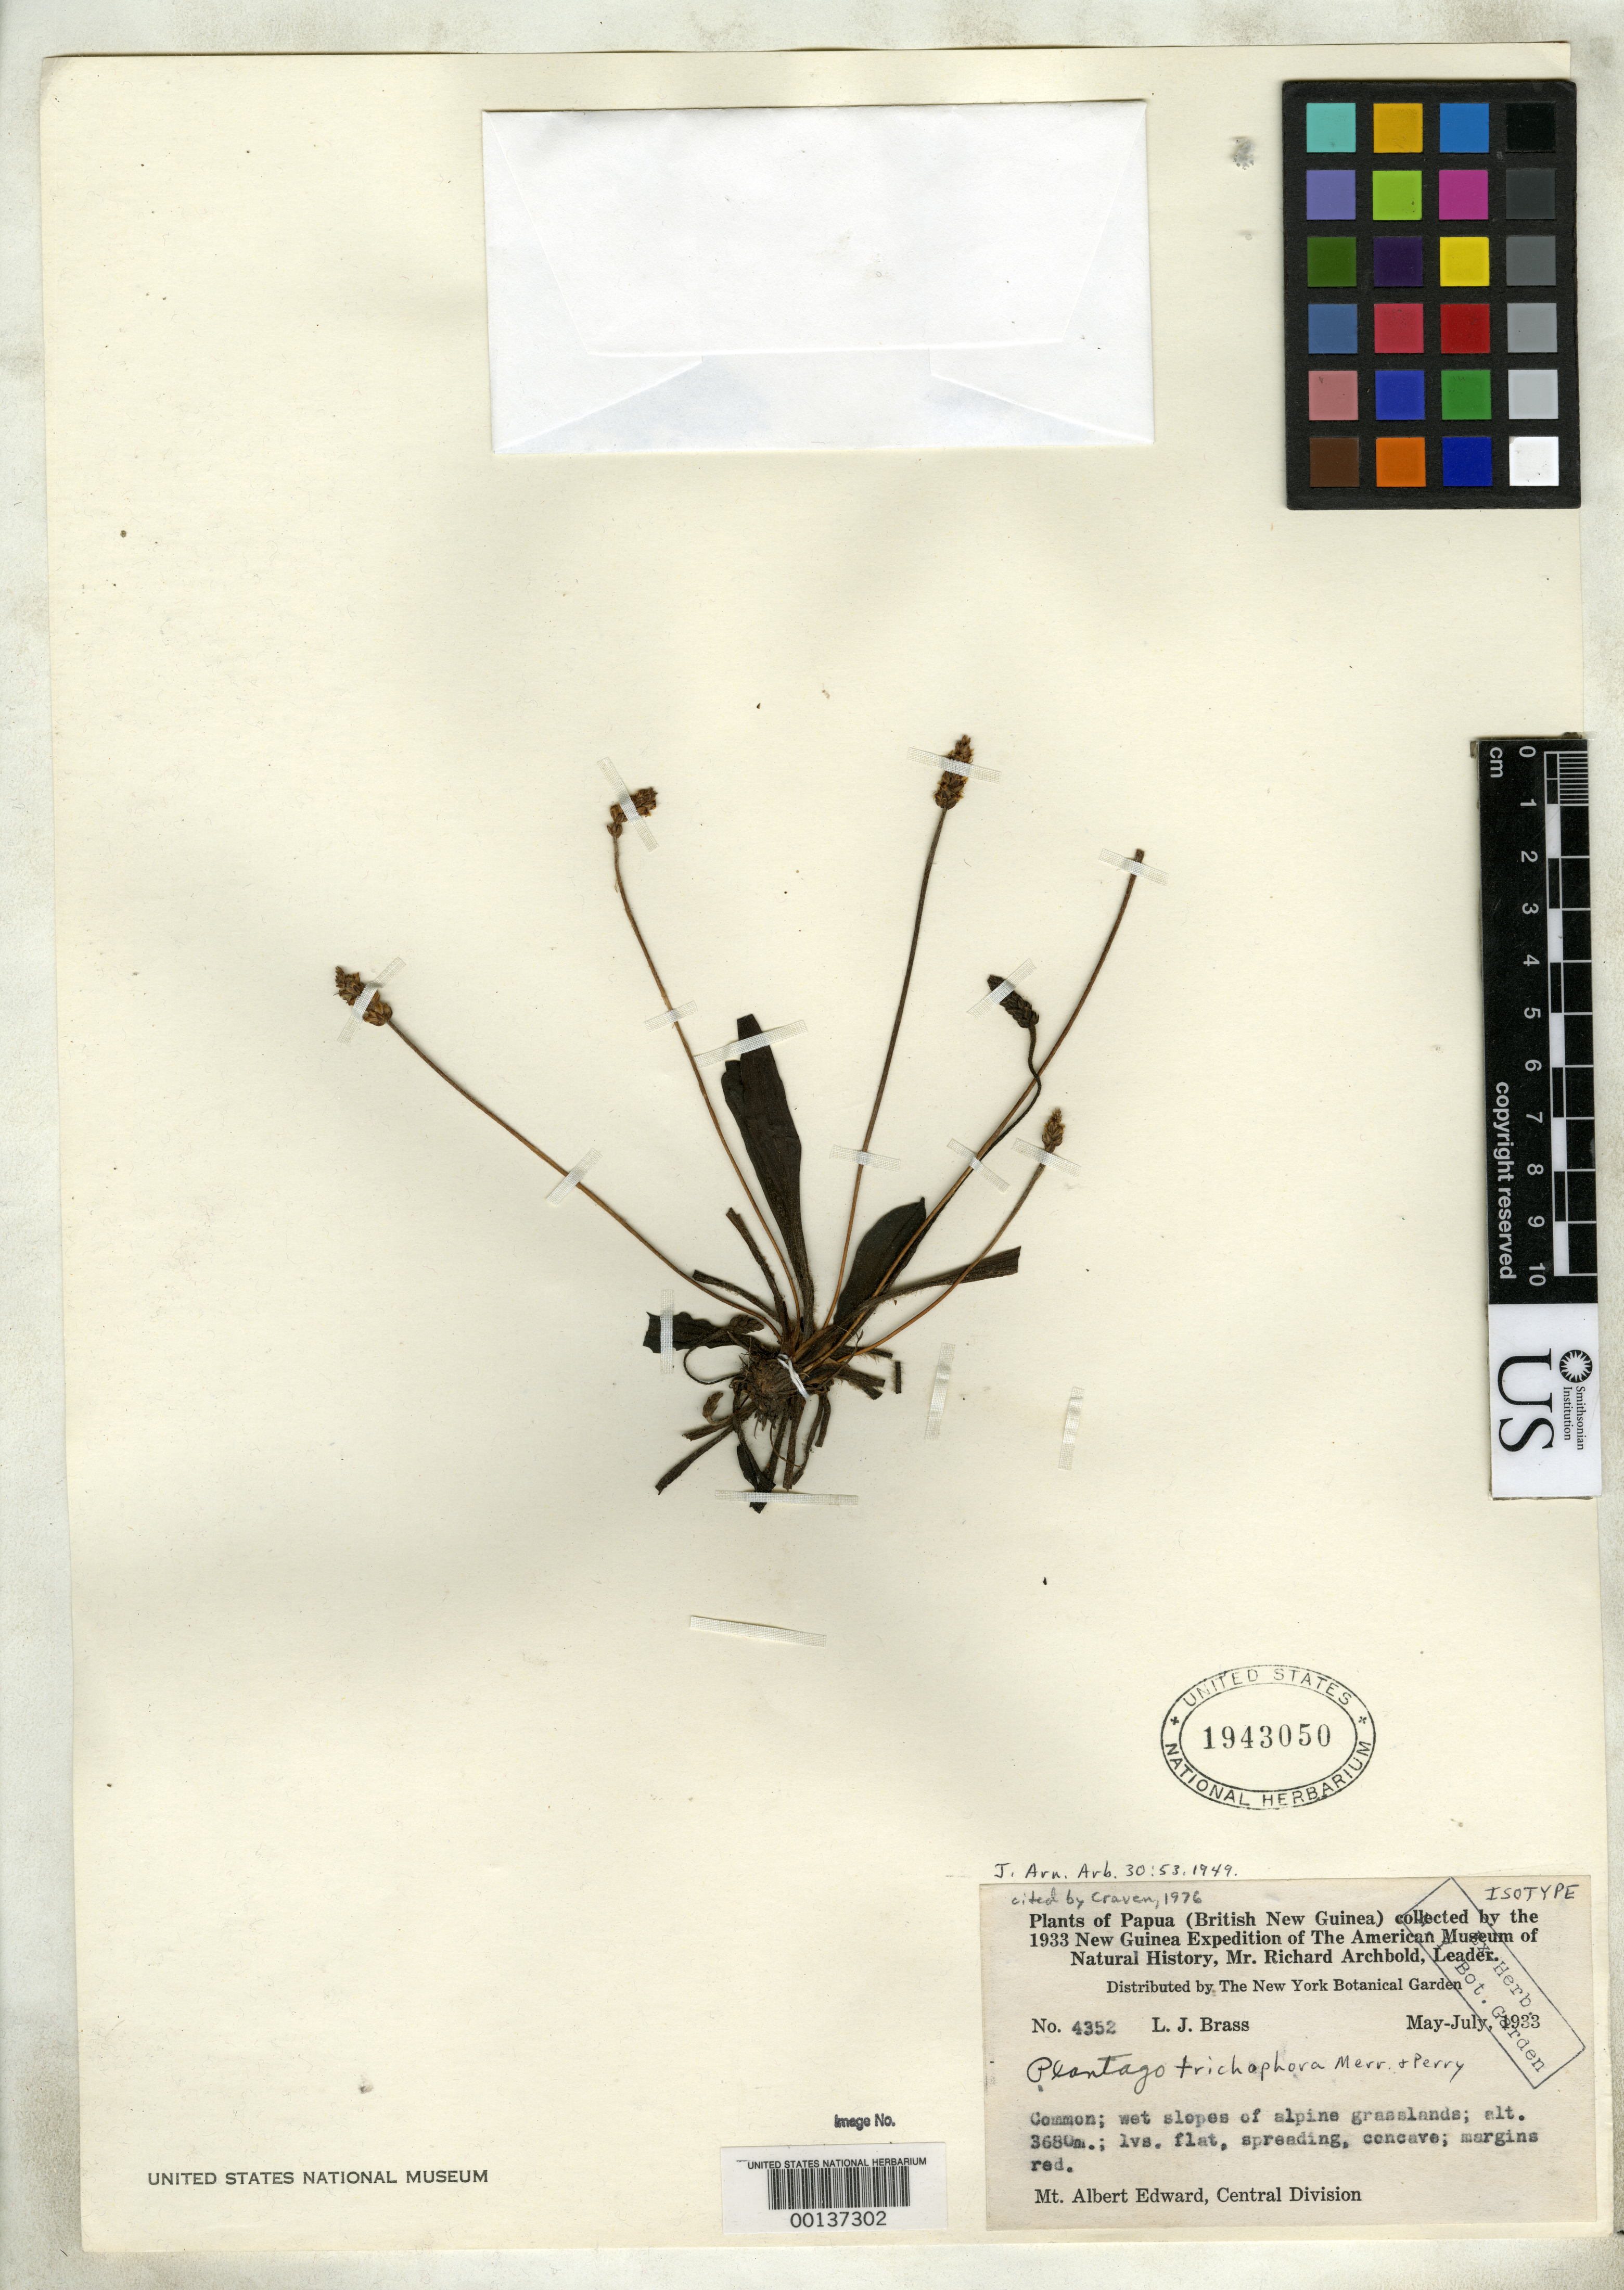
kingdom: Plantae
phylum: Tracheophyta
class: Magnoliopsida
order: Lamiales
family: Plantaginaceae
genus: Plantago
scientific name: Plantago trichophora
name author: Merr. & L.M. Perry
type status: Isotype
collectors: L. J. Brass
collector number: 4352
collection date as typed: Jun 1933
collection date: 1933-06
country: Papua New Guinea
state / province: Central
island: New Guinea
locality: Mt. Albert Edward.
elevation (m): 3680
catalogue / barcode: US 1943050